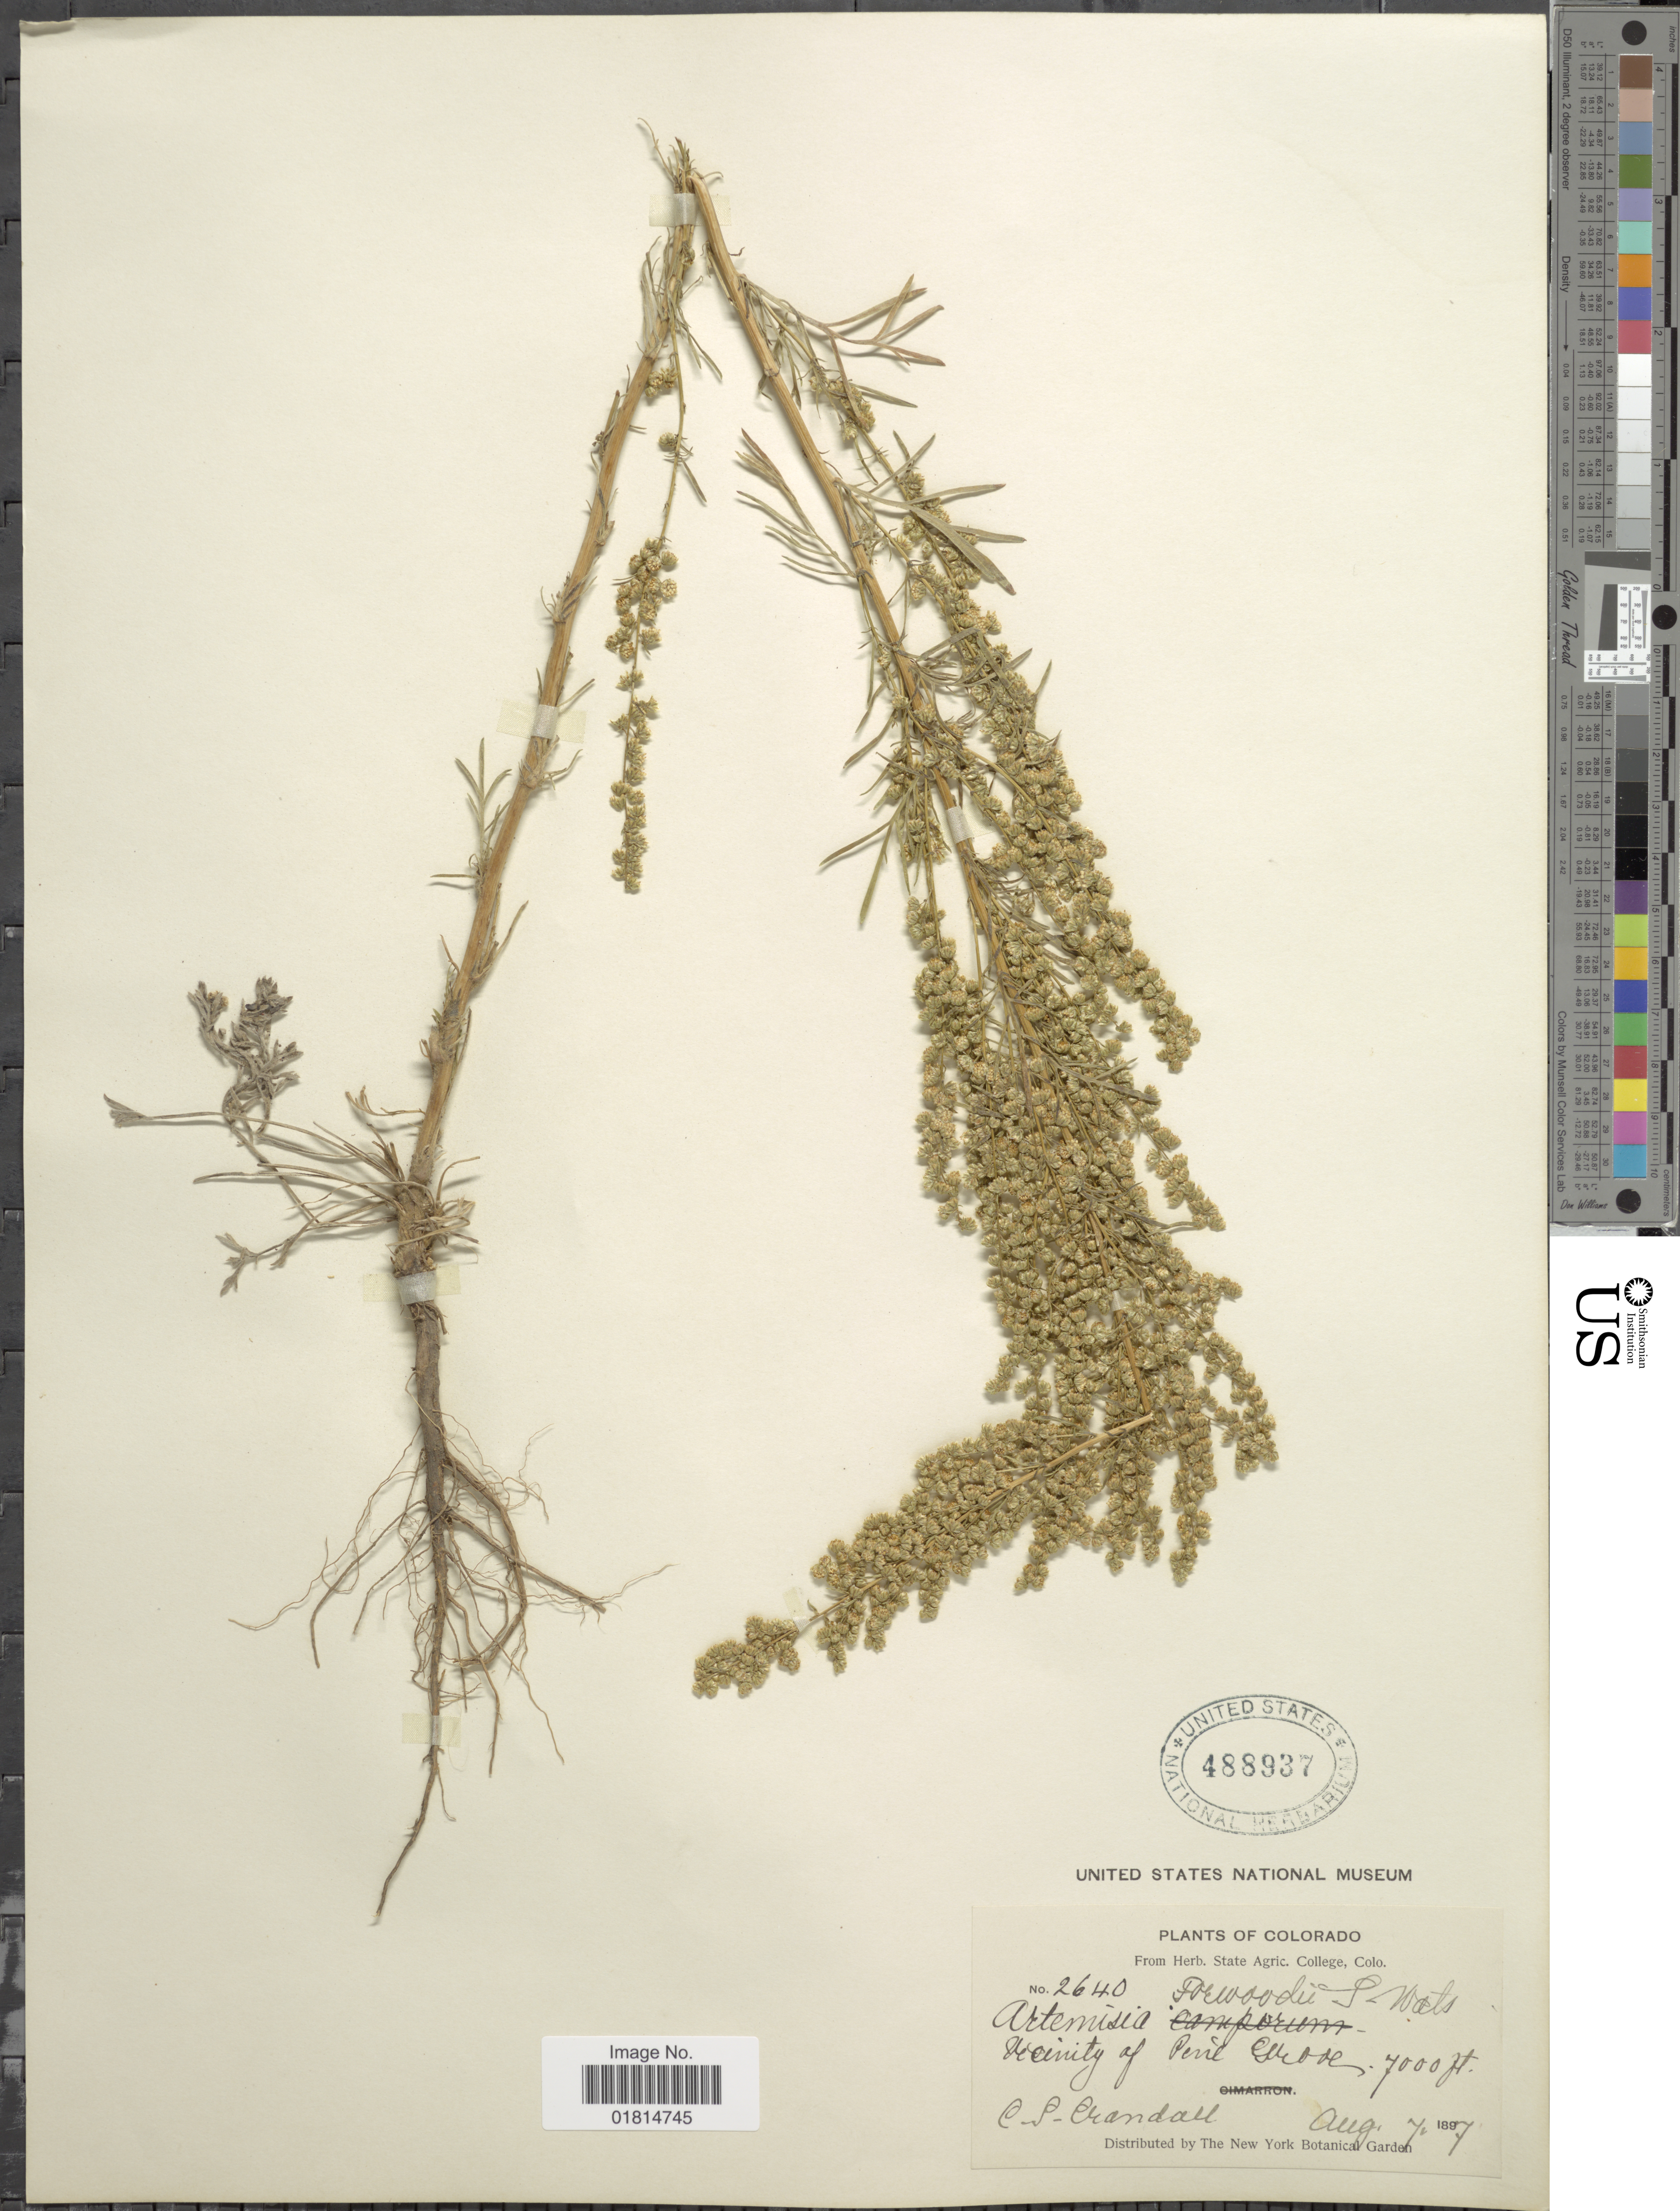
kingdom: Plantae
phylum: Tracheophyta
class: Magnoliopsida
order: Asterales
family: Asteraceae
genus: Artemisia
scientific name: Artemisia camporum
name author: Rydb.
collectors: C. Crandall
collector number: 2640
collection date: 1897-08-07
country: United States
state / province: Colorado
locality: Vicinity of Pine Grove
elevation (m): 2134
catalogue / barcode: US 488937